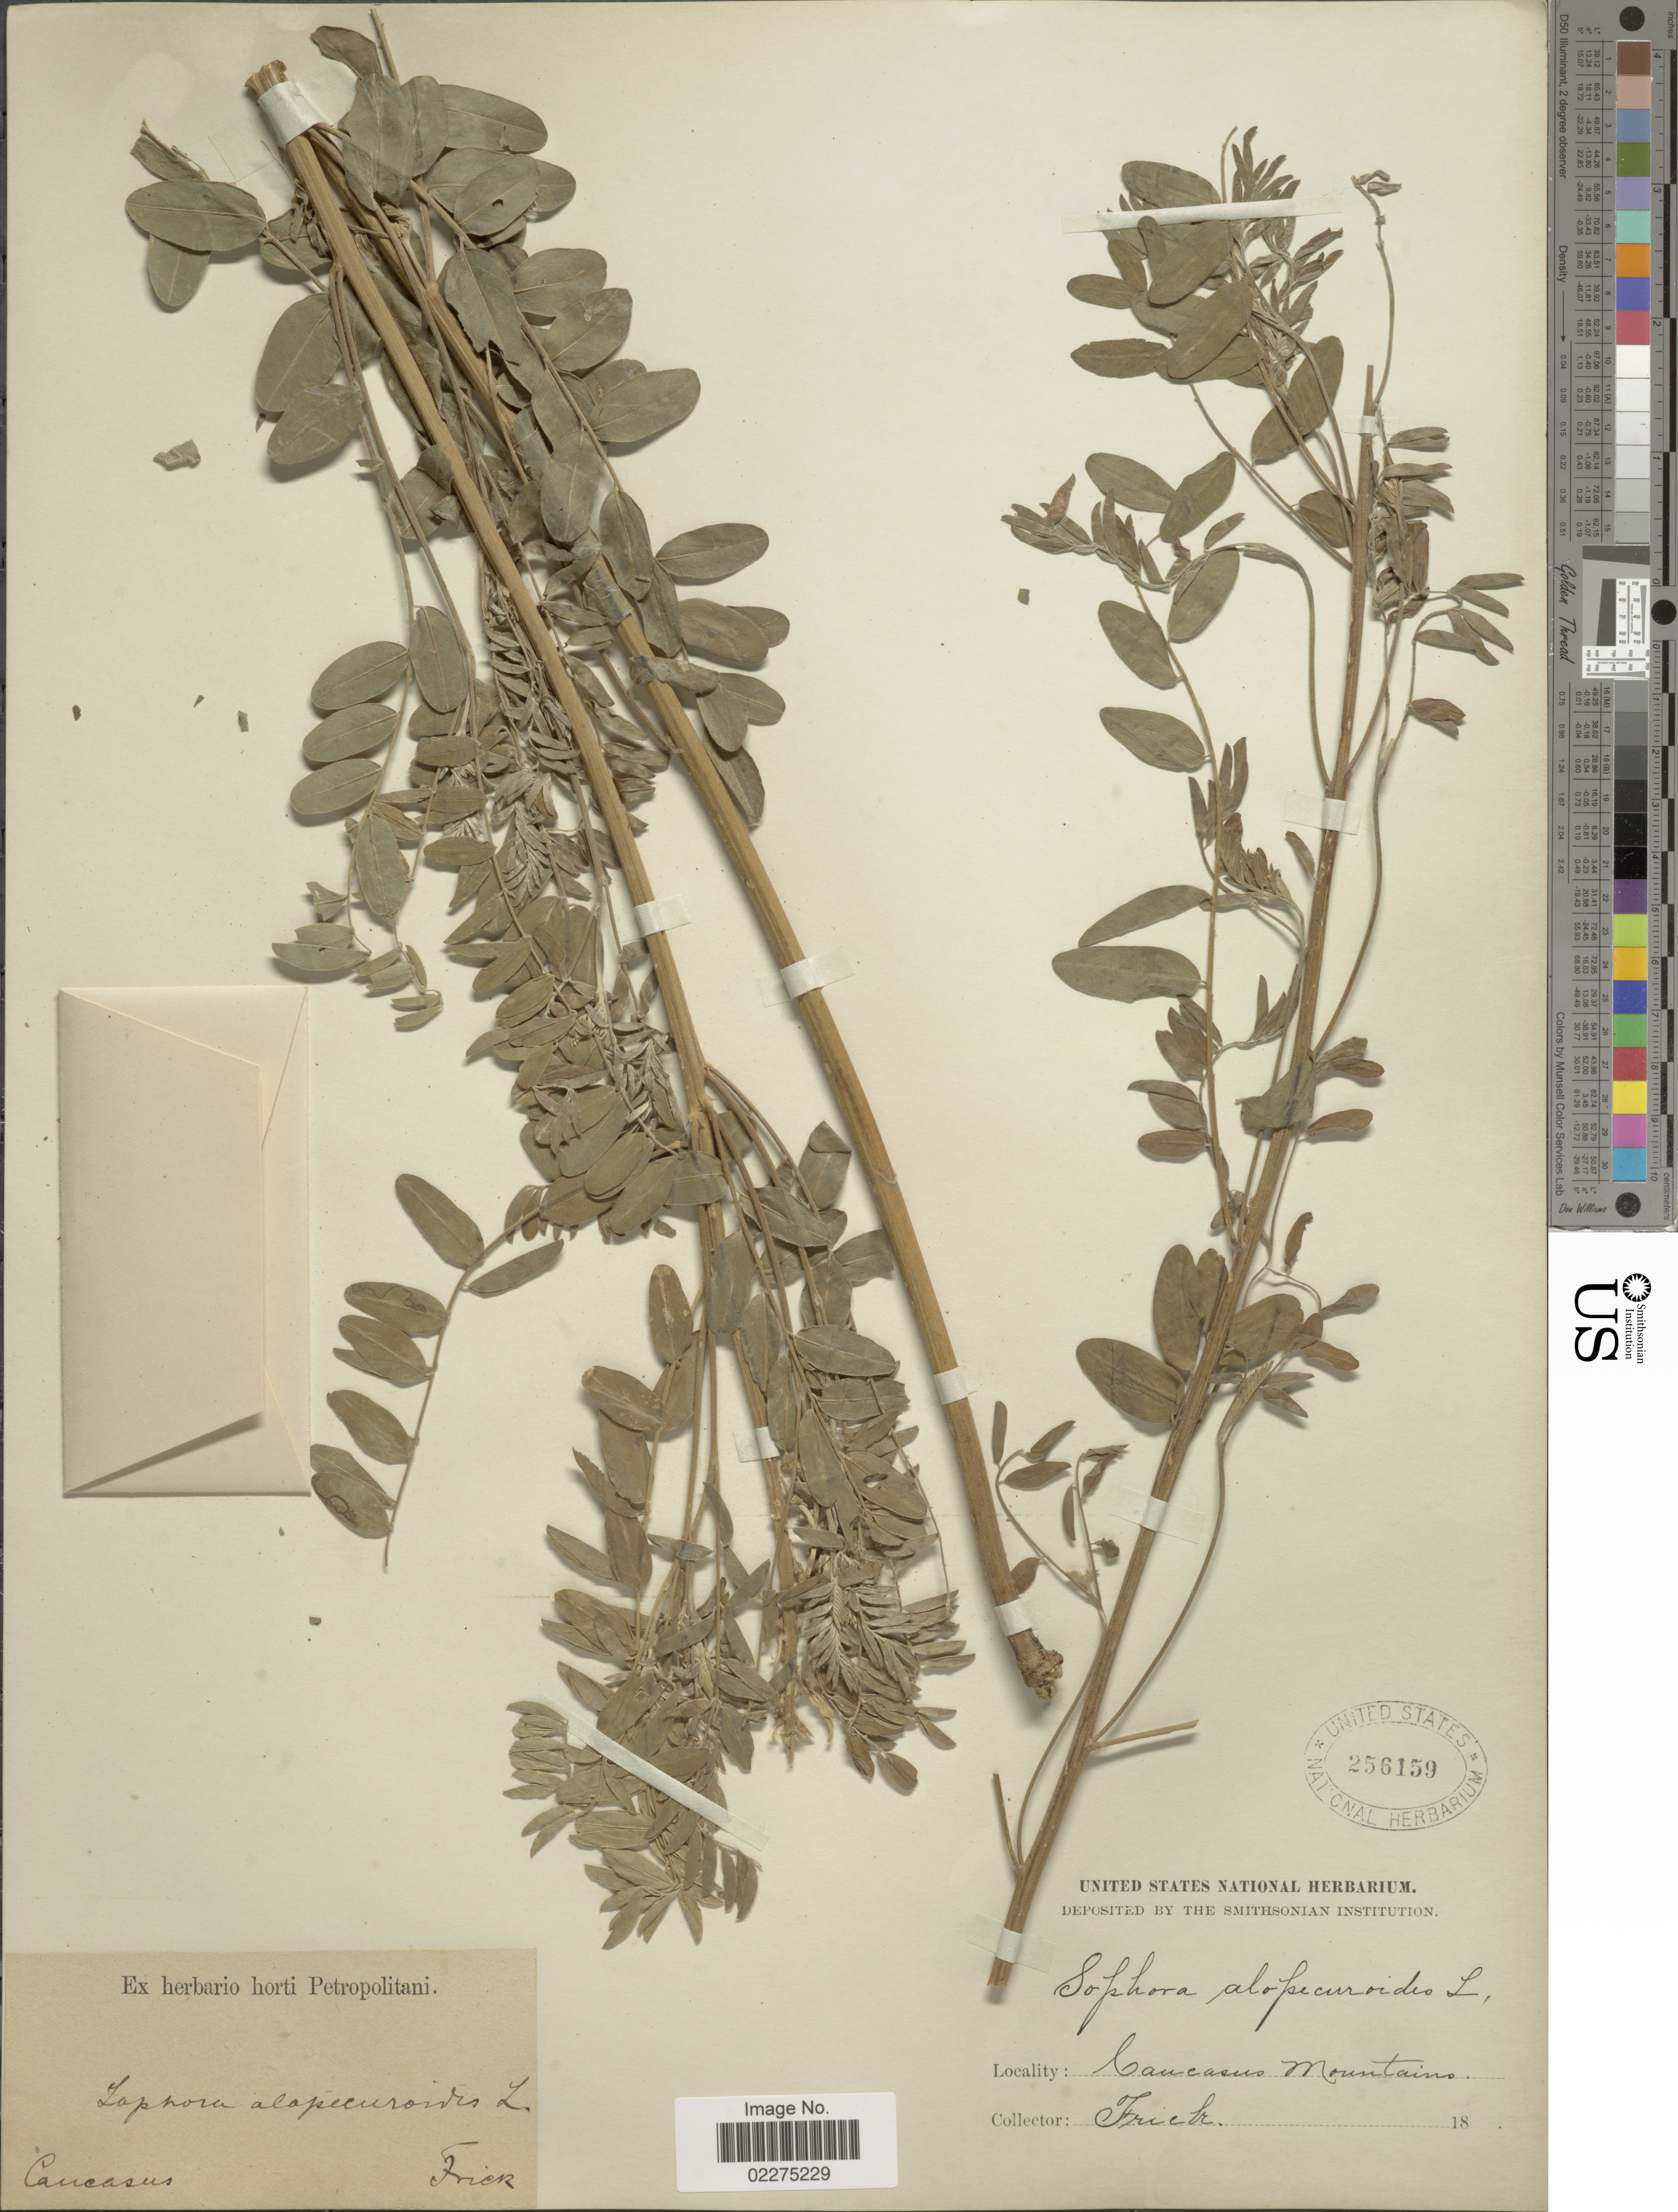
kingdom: Plantae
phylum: Tracheophyta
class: Magnoliopsida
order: Fabales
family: Fabaceae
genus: Sophora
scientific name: Sophora alopecuroides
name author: L.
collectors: Frick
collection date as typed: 18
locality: Caucasus Mountains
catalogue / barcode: US 256159